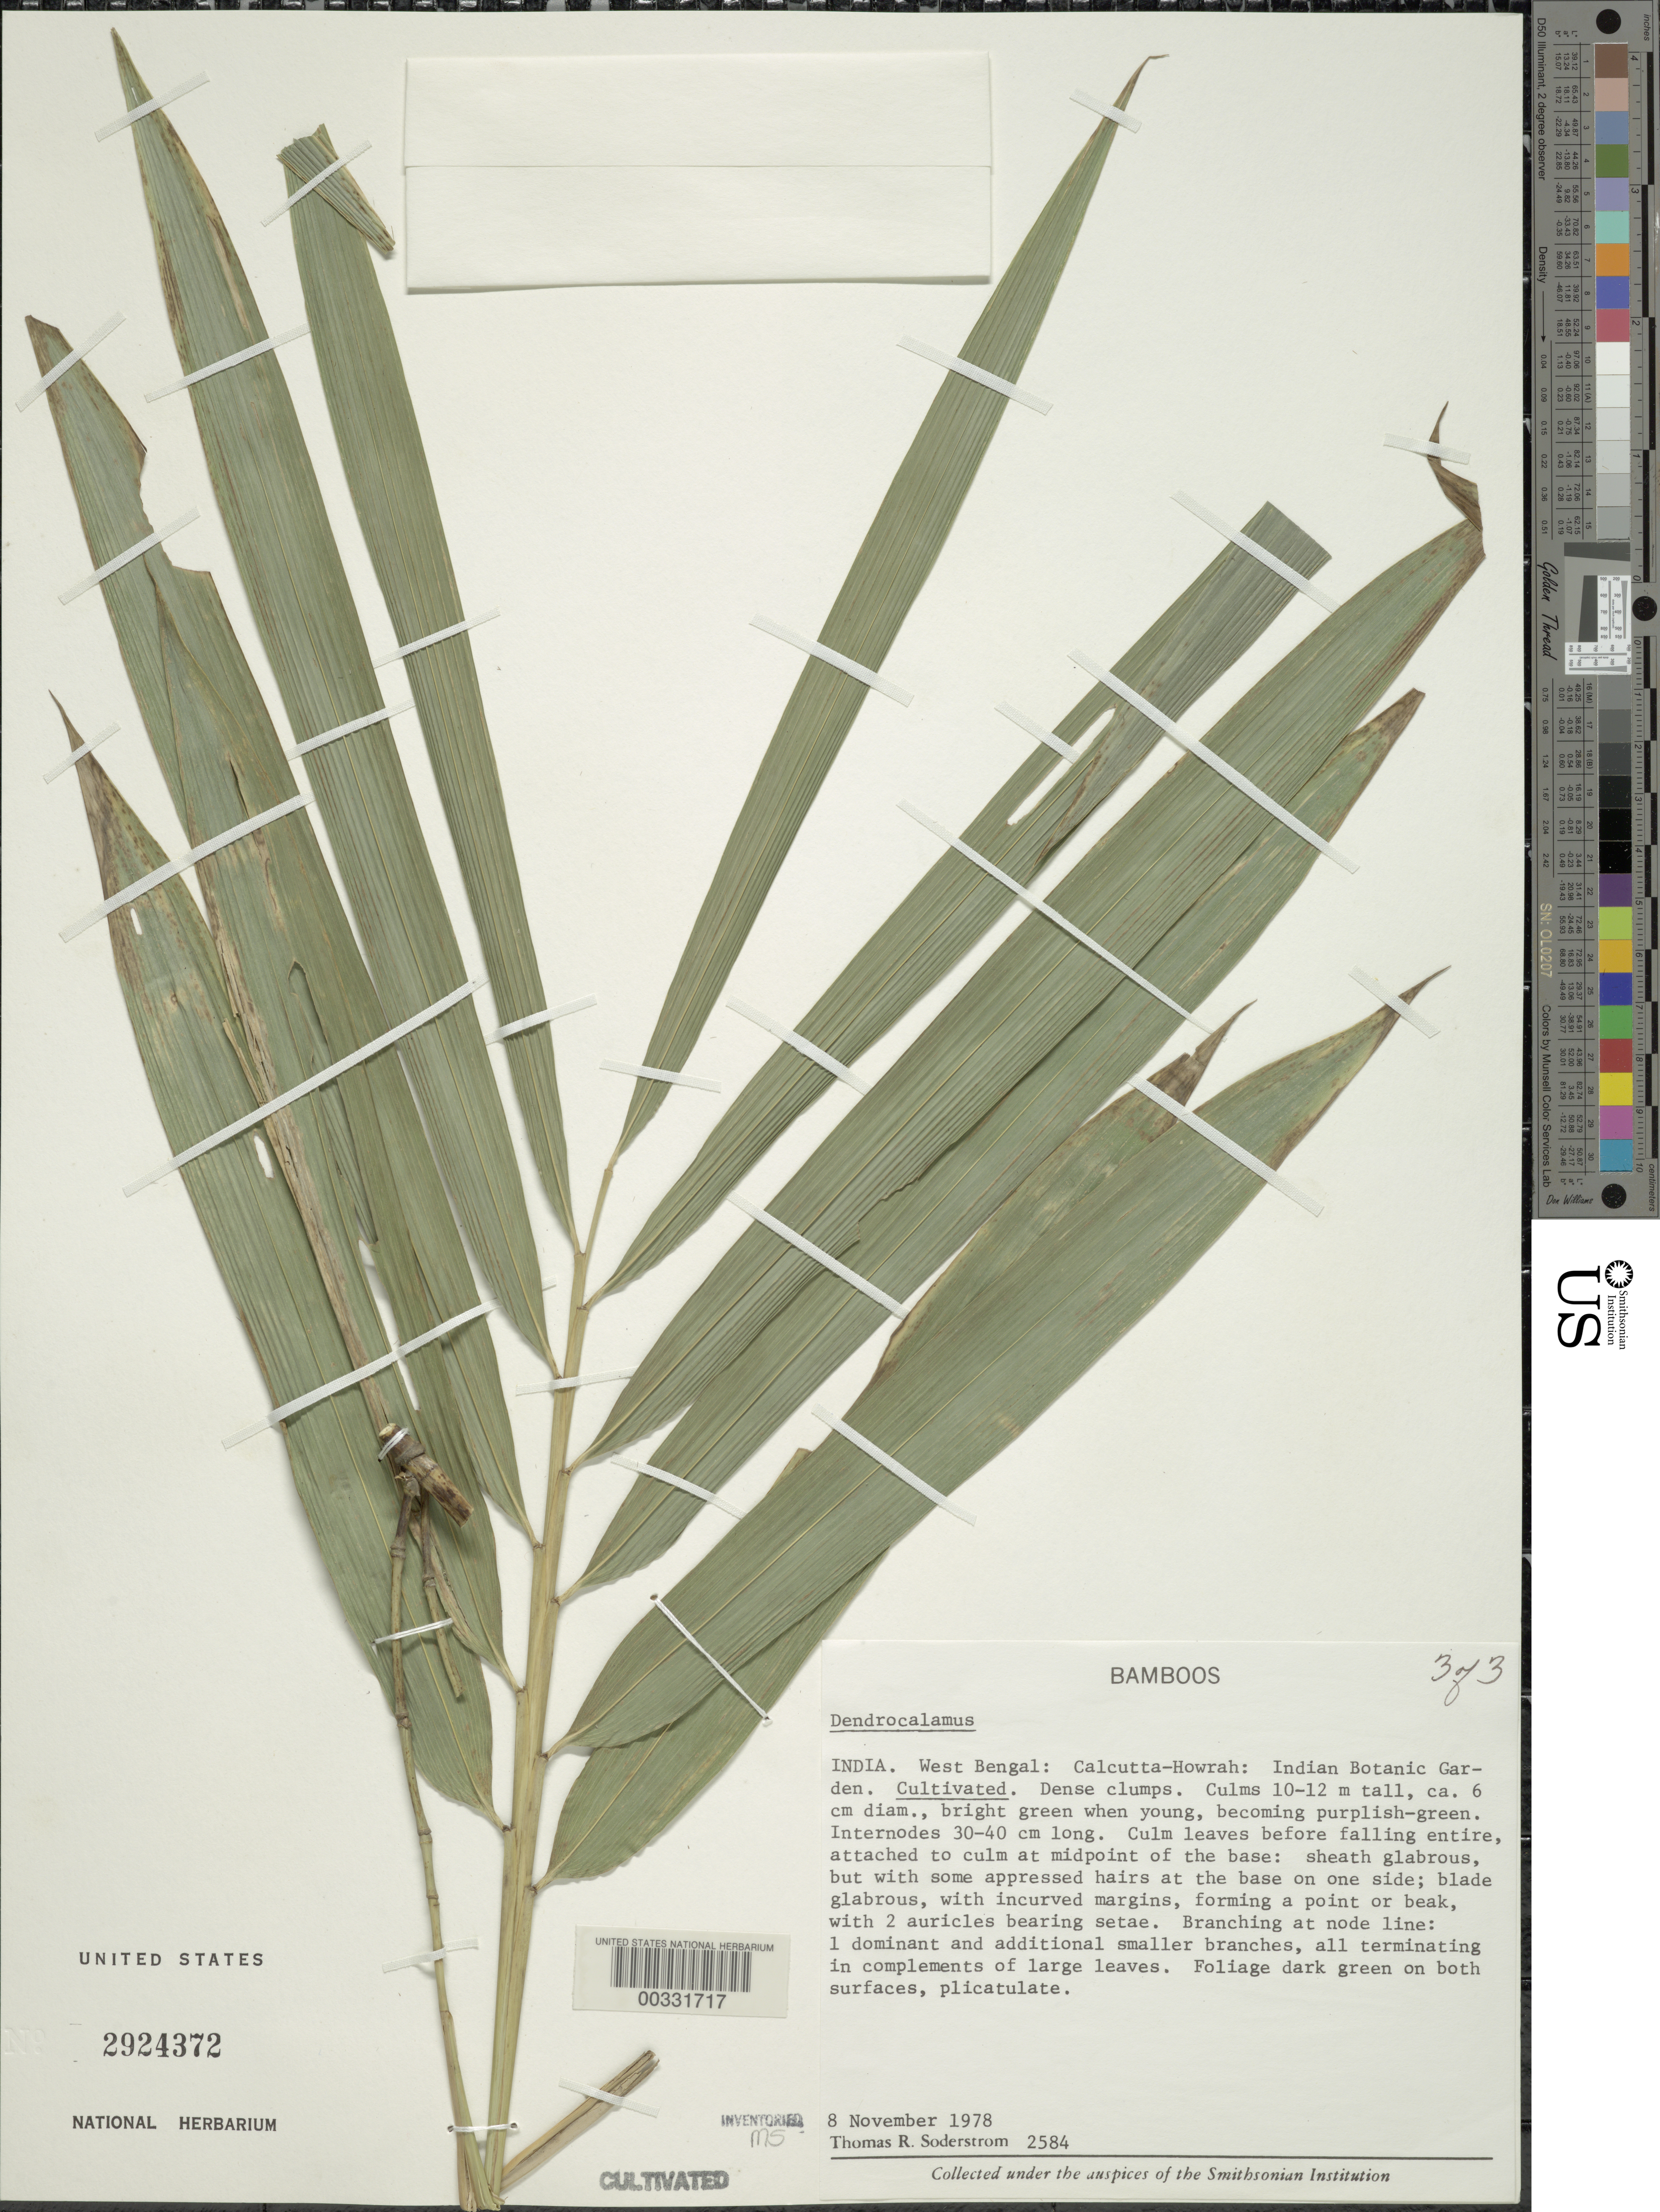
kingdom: Plantae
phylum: Tracheophyta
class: Liliopsida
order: Poales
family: Poaceae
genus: Dendrocalamus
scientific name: Dendrocalamus sp.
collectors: T. R. Soderstrom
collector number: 2584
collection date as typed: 08 Nov 1978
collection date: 1978-11-08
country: India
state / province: West Bengal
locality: Calcutta-howrah, indian botanic garden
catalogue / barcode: US 2924372